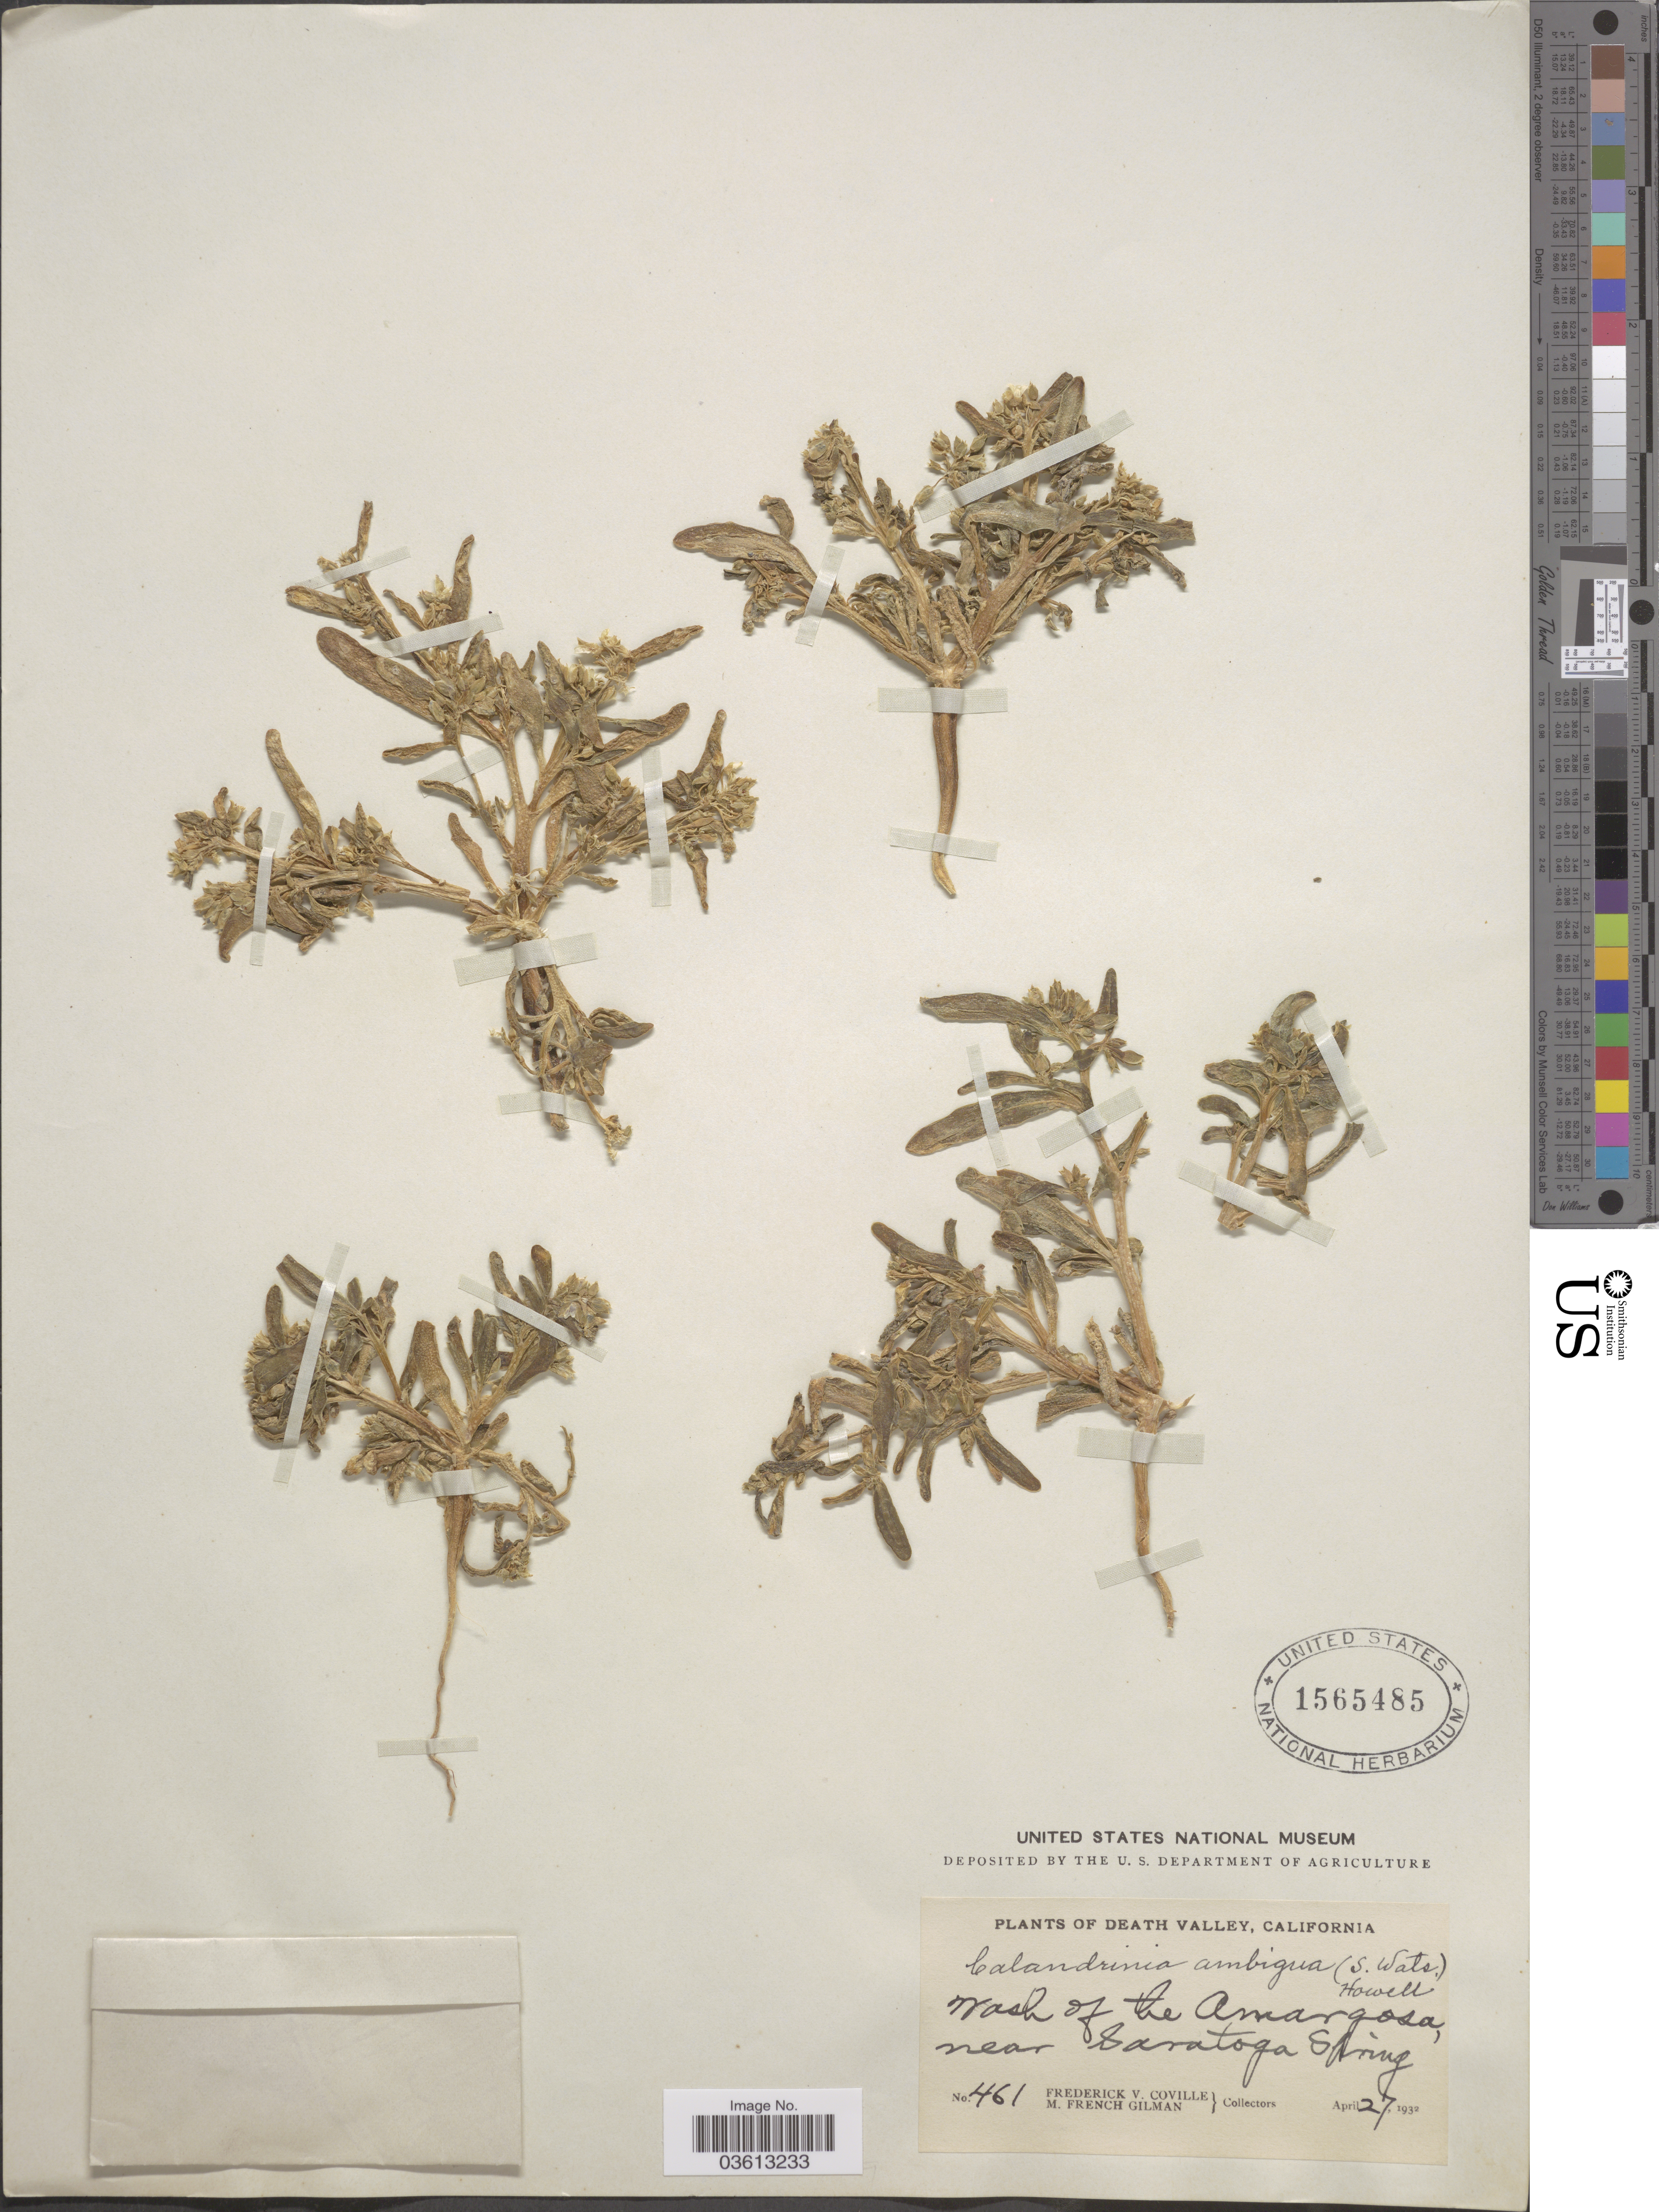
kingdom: Plantae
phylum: Tracheophyta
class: Magnoliopsida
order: Caryophyllales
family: Montiaceae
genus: Thingia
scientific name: Thingia ambigua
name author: (S. Watson) Hershk.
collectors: F. V. Coville & M. F. Gilman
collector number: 461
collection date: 1932-04-27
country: United States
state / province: California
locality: Death Valley, Wash of the Amargosa, near Saratoga Spring.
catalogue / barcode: US 1565485